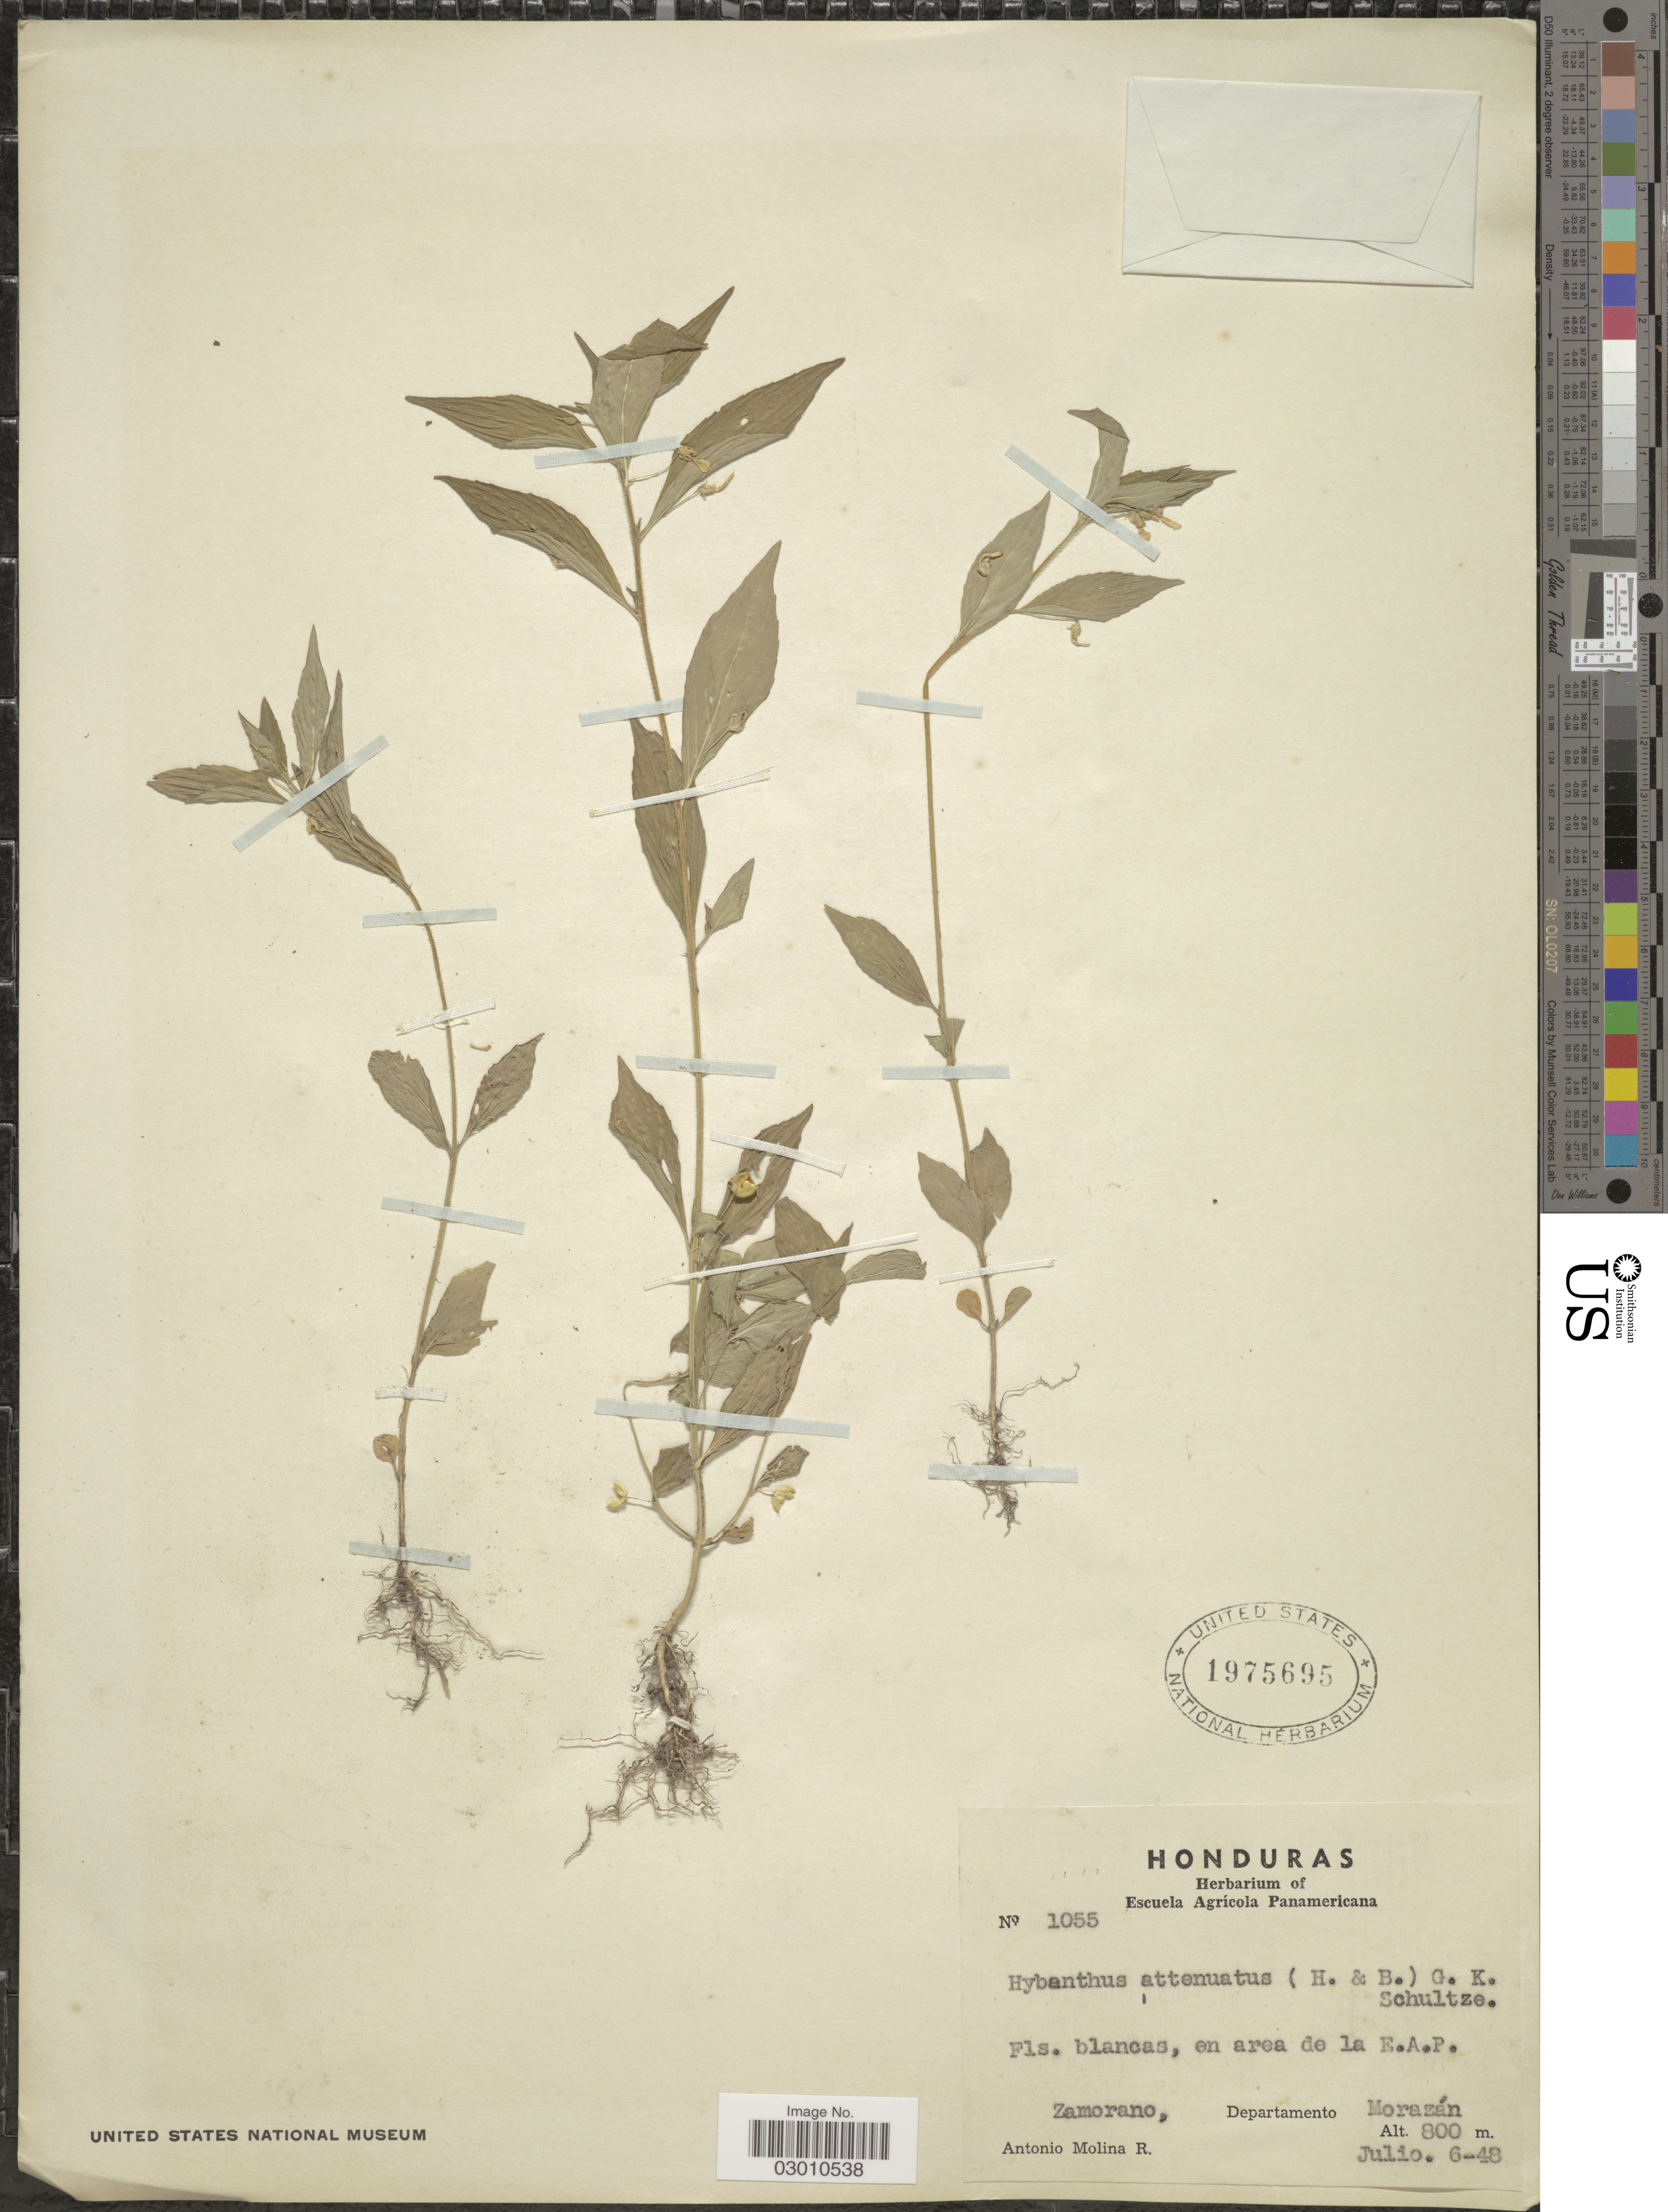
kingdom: Plantae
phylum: Tracheophyta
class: Magnoliopsida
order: Malpighiales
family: Violaceae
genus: Pombalia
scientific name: Pombalia attenuata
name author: (Humb. & Bonpl. ex Willd.) Paula-Souza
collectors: A. Molina R.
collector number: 1055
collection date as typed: Transcribed d/m/y: 6/7/48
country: Honduras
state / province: Fco. Morazán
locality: Zamorano, Departamento Morazán.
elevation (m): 800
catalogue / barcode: US 1975695